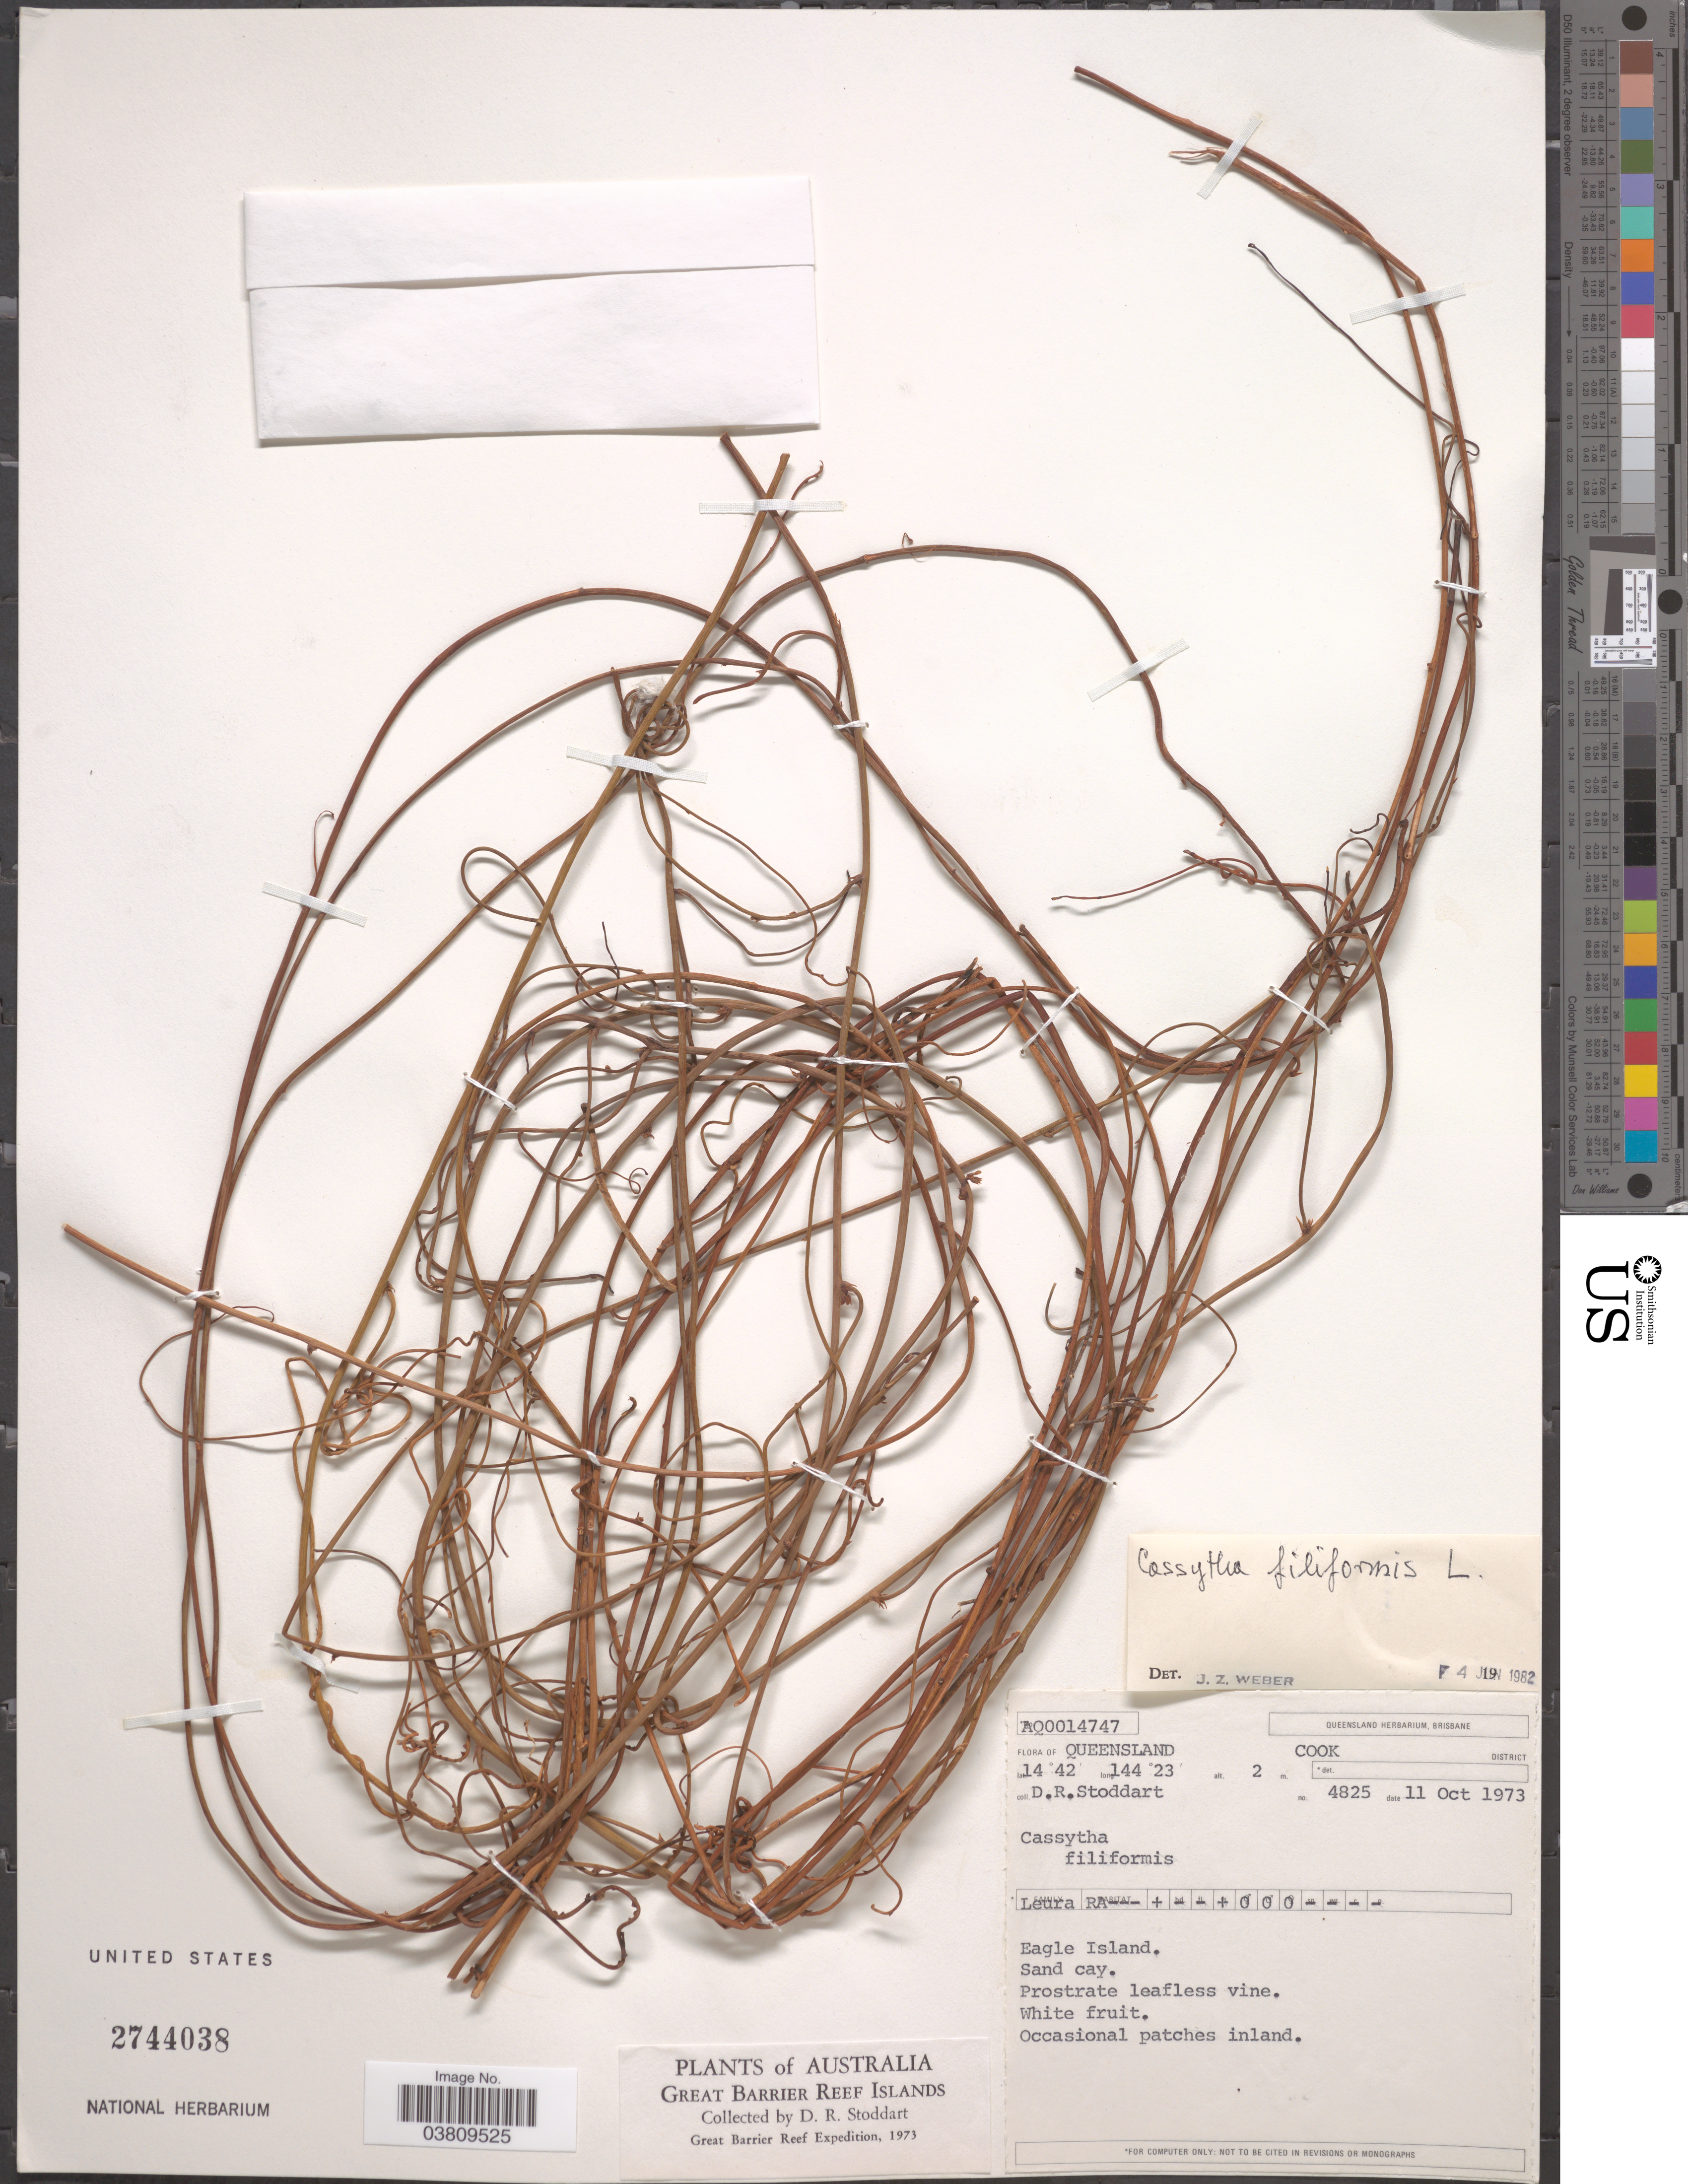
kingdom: Plantae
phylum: Tracheophyta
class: Magnoliopsida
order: Laurales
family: Lauraceae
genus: Cassytha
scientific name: Cassytha filiformis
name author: L.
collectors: D. R. Stoddart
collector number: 4825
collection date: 1973-10-11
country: Australia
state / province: Queensland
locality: Great Barrier Reef Islands. Cook District. Eagle Island.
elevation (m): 2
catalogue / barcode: US 2744038